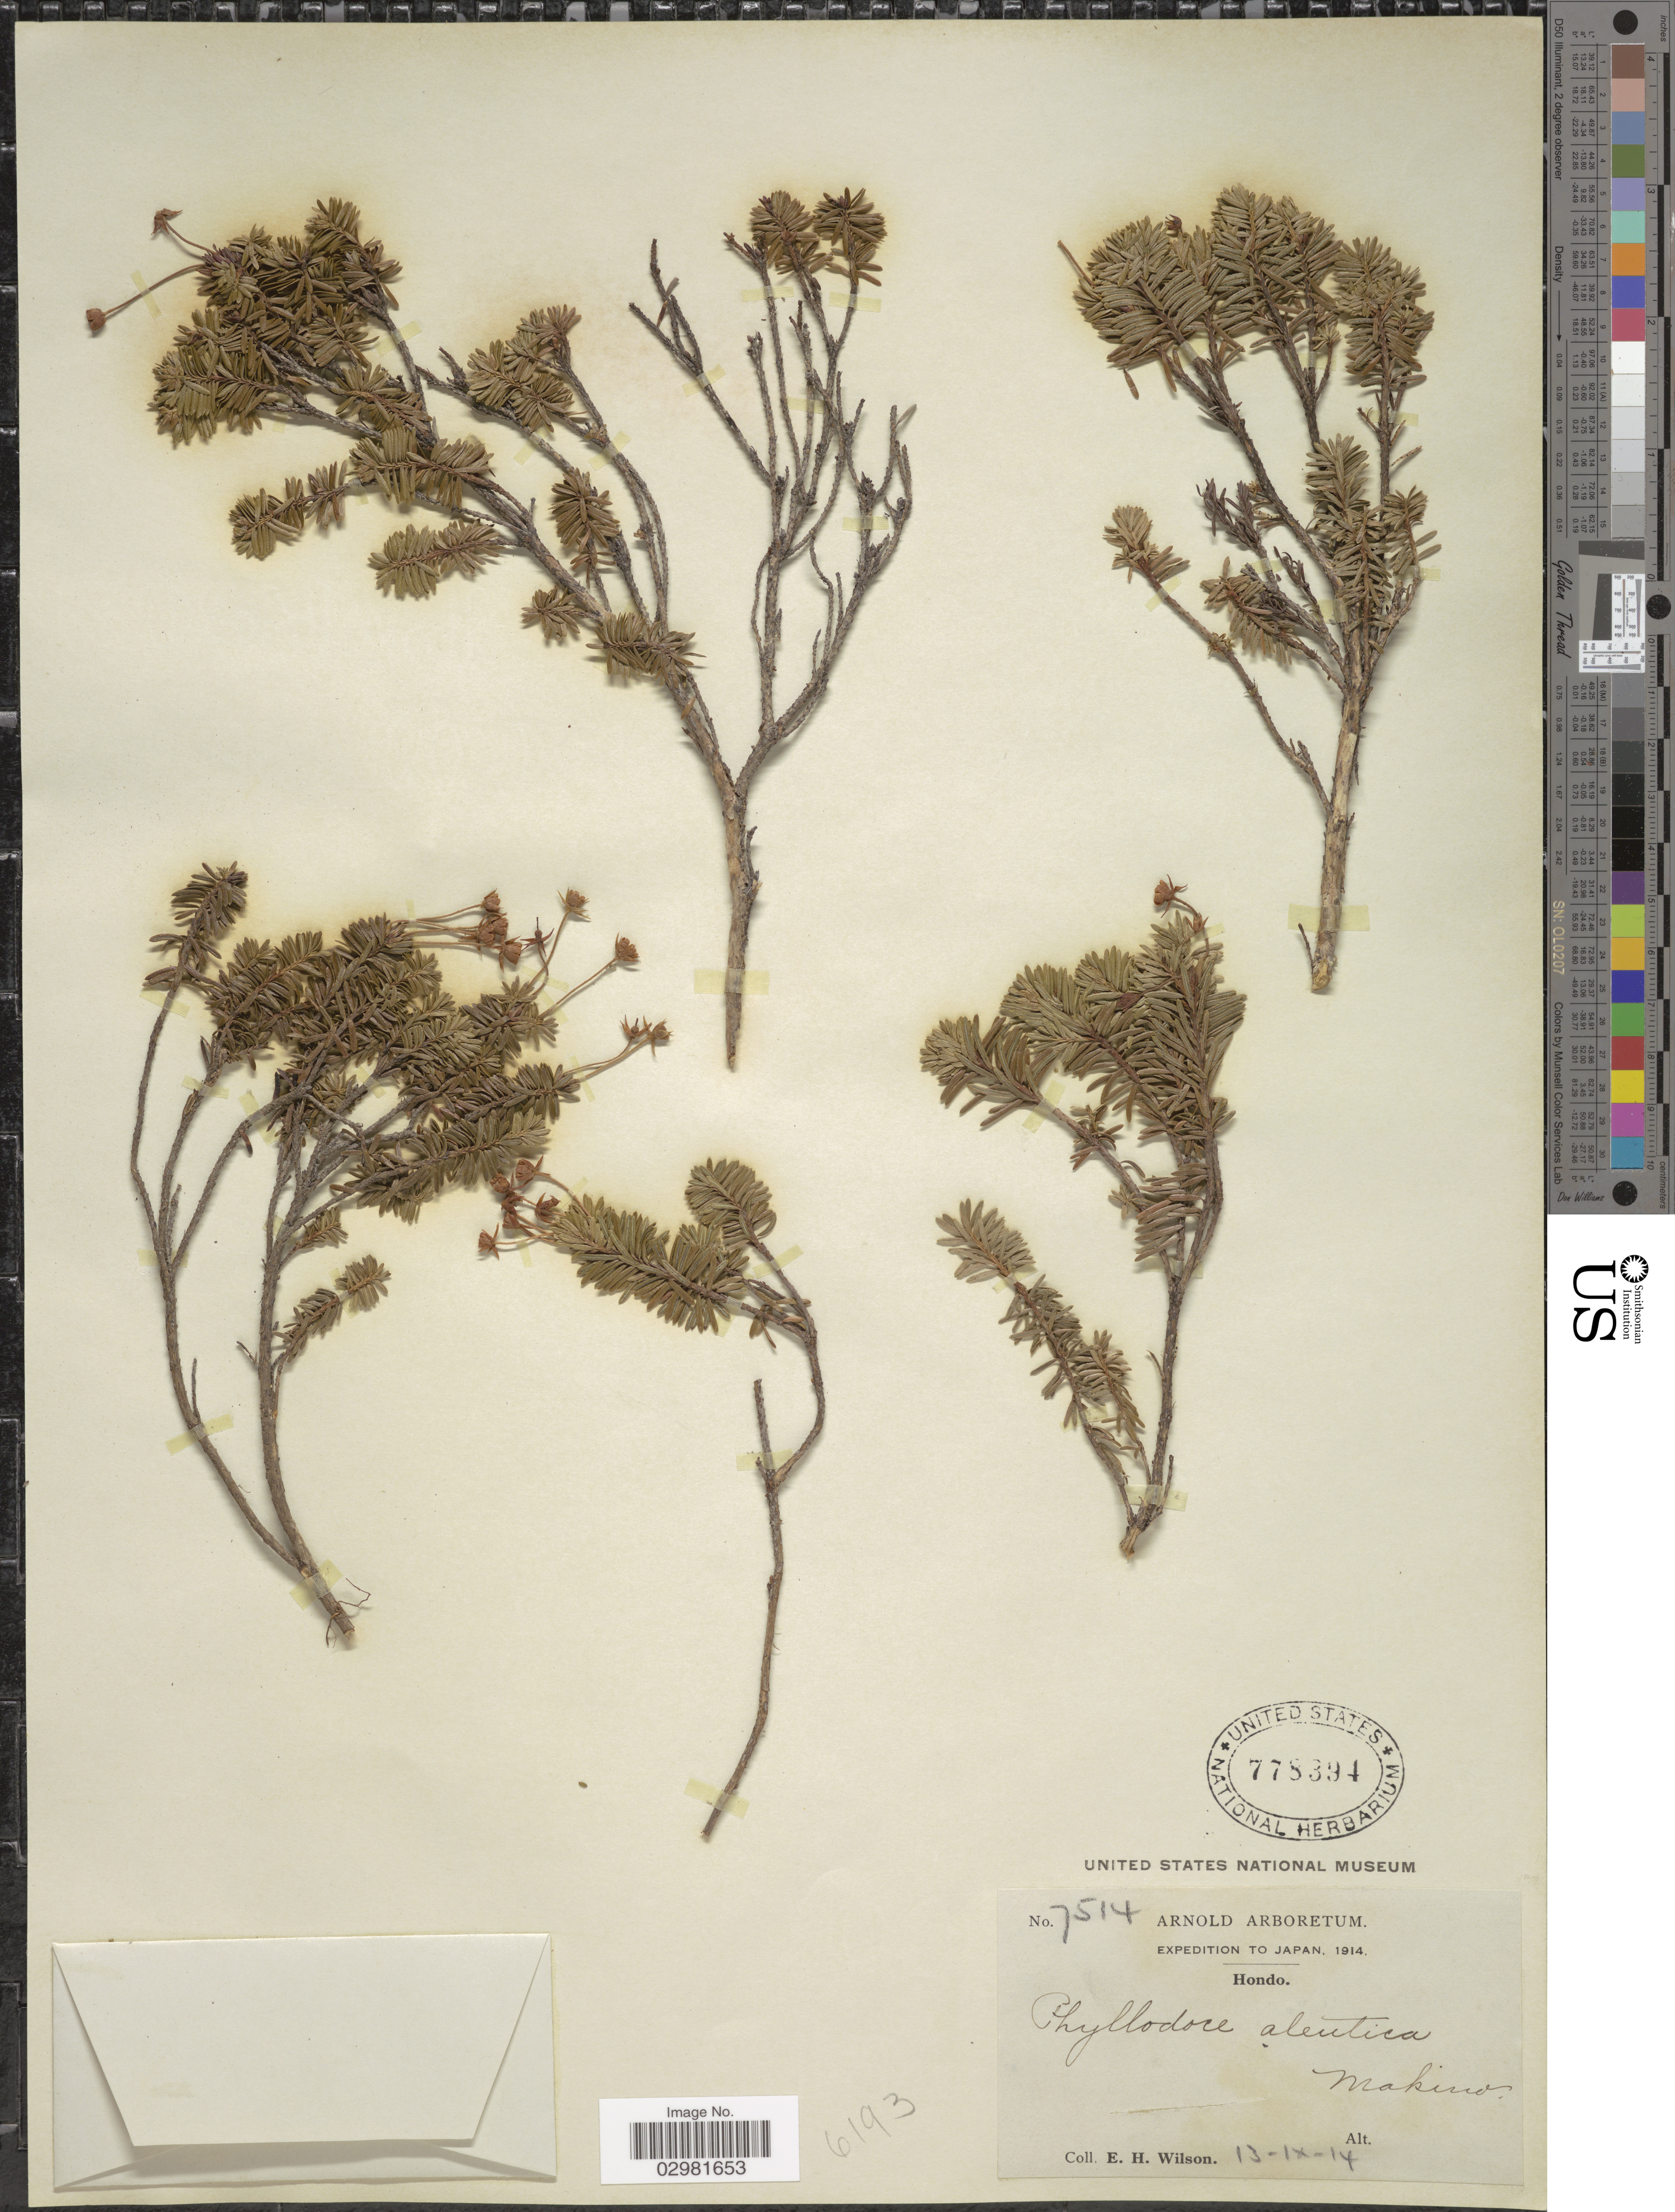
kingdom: Plantae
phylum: Tracheophyta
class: Magnoliopsida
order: Ericales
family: Ericaceae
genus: Phyllodoce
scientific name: Phyllodoce caerulea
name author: (L.) Bab.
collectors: E. Wilson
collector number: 7514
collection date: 1914-09-13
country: Japan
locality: Hondo.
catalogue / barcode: US 778394